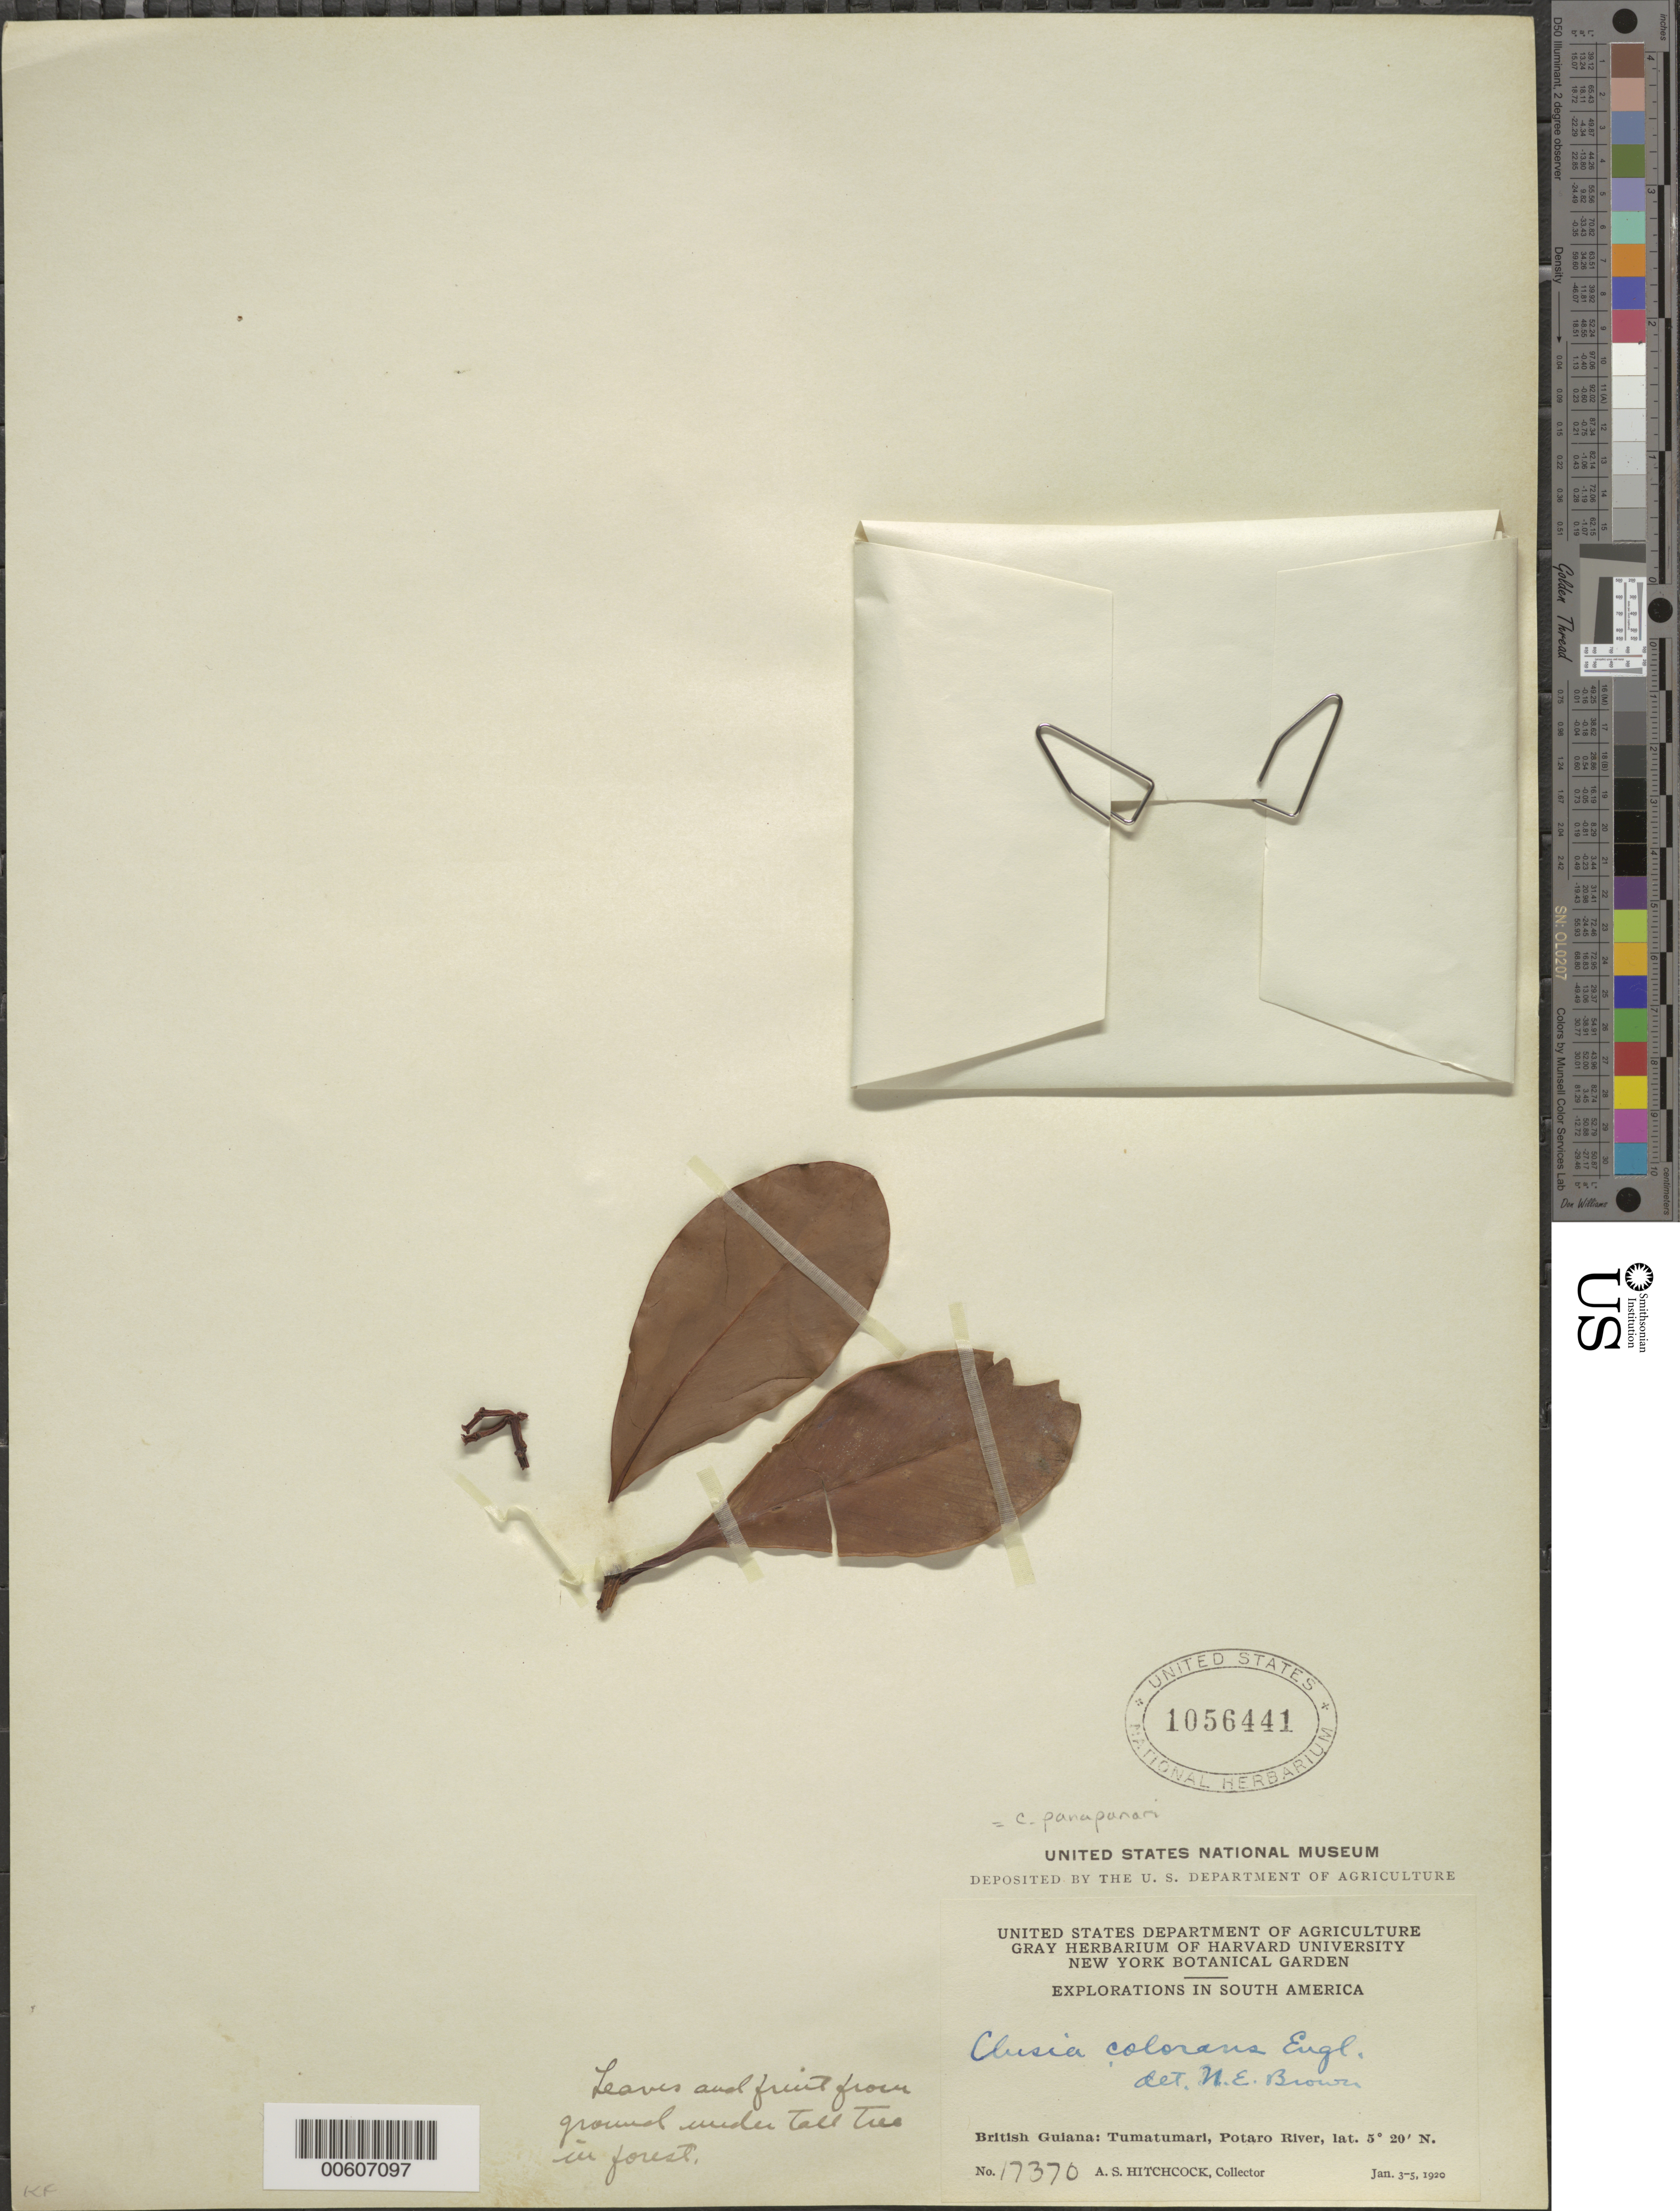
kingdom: Plantae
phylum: Tracheophyta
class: Magnoliopsida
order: Malpighiales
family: Clusiaceae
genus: Clusia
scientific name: Clusia panapanari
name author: (Aubl.) Choisy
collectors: A. S. Hitchcock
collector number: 17370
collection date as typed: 3-Jan-20 to 5-Jan-20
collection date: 1920-01-03/1920-01-05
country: Guyana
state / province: Potaro-Siparuni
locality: Tumatumari Village, Potaro R.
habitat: Forest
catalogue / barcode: US 1056441